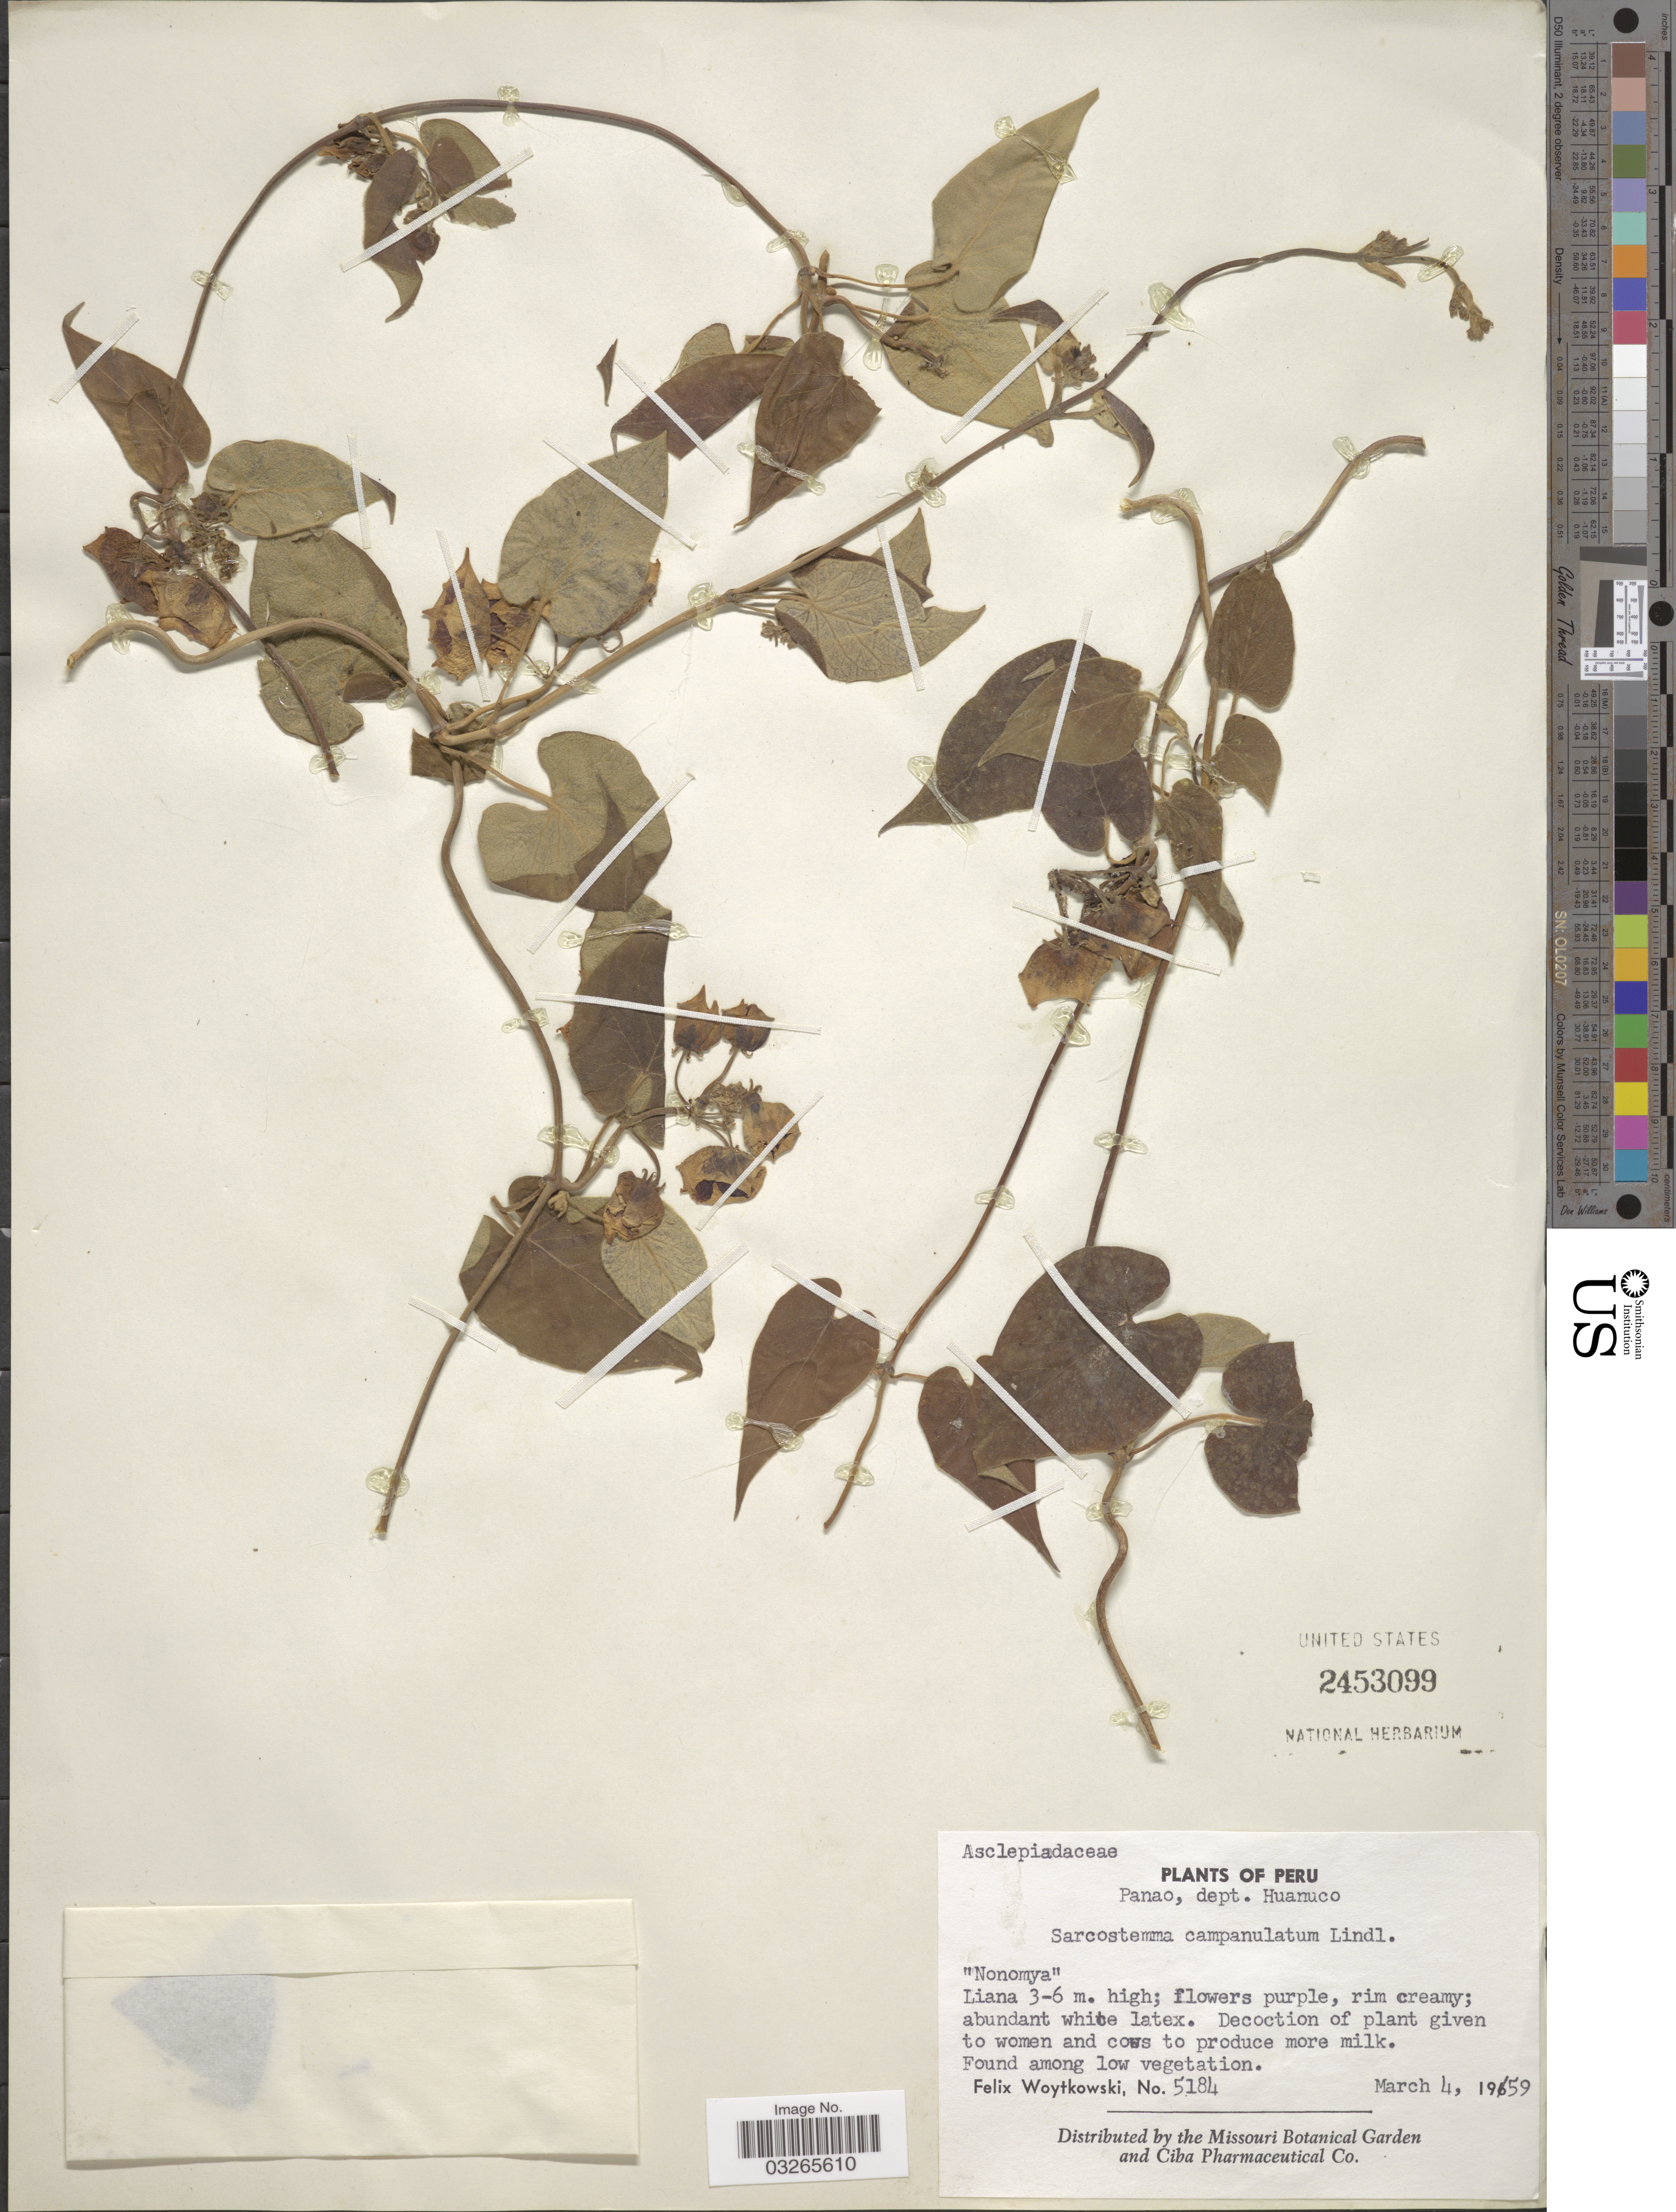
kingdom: Plantae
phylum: Tracheophyta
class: Magnoliopsida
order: Gentianales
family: Apocynaceae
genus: Sarcostemma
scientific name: Sarcostemma campanulatum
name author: Lindl.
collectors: F. Woytkowski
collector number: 5184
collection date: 1959-03-04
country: Peru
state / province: Huánuco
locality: Panao, dept. Huanuco.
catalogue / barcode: US 2453099